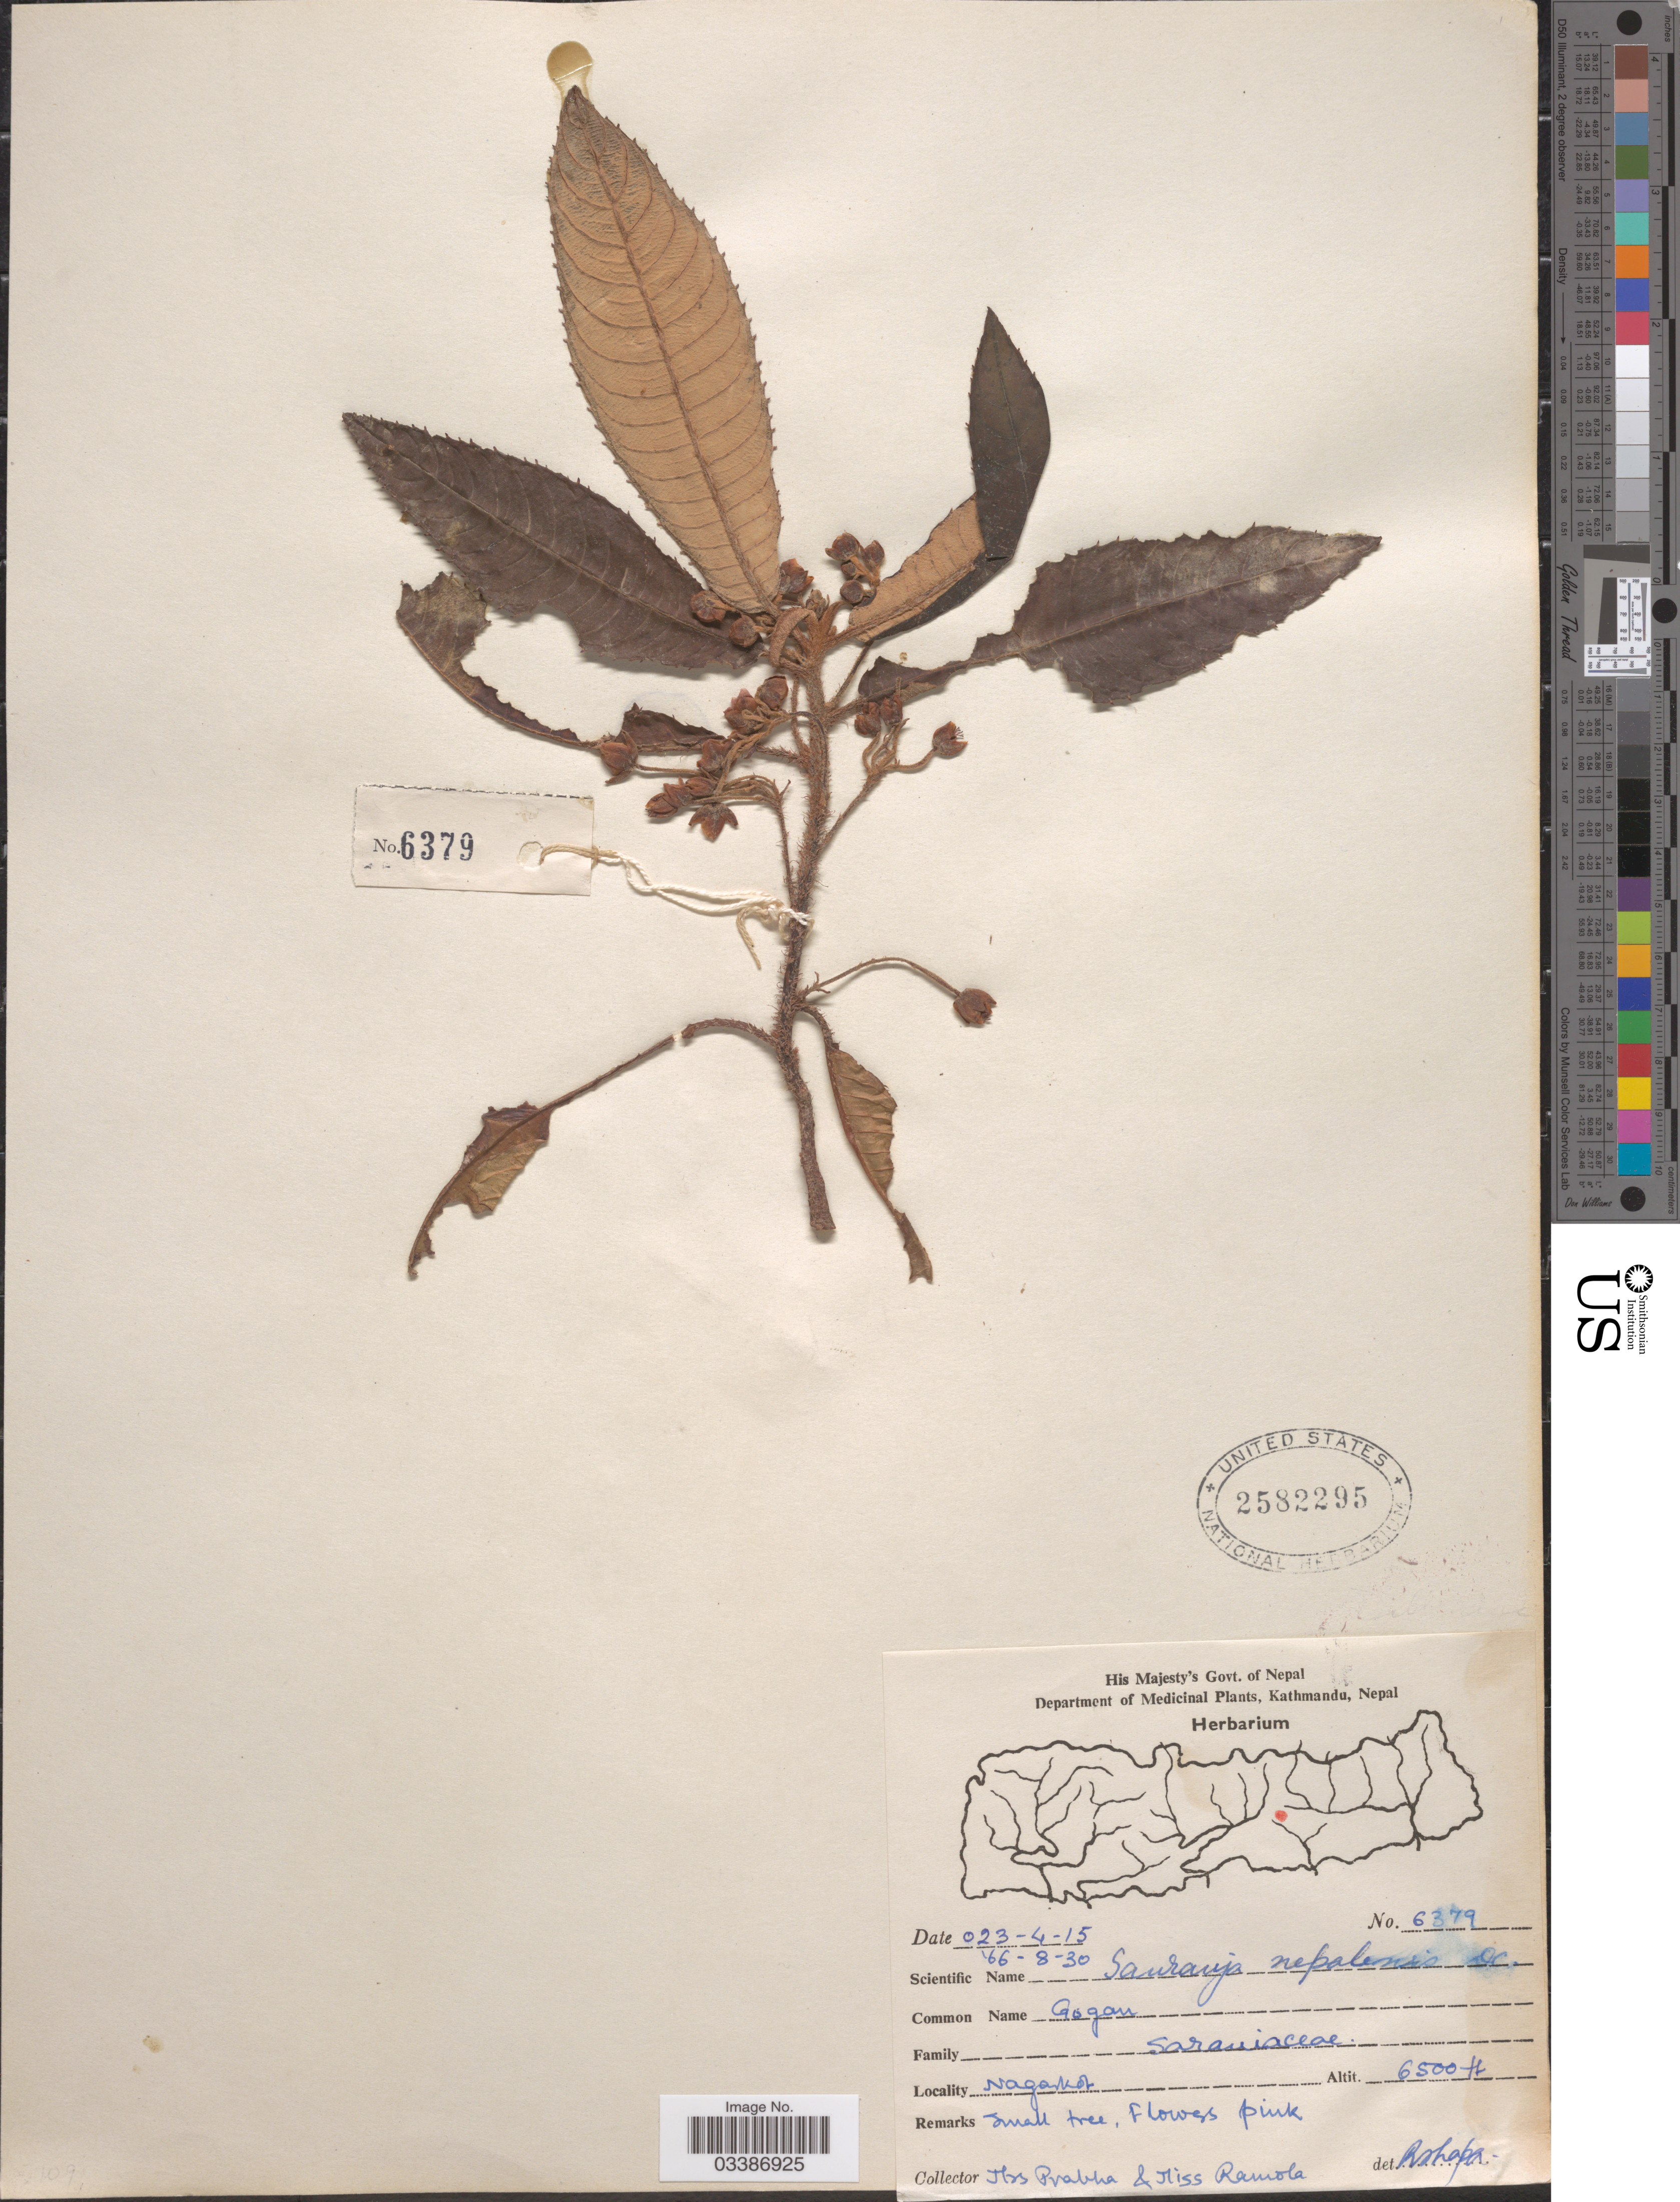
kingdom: Plantae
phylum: Tracheophyta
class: Magnoliopsida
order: Ericales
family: Actinidiaceae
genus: Saurauia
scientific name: Saurauia napaulensis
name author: DC.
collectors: P. Pradhan & R. Thapa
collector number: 6379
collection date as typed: Transcribed d/m/y: 30/8/66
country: Nepal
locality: Nagarkot.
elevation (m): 1981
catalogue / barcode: US 2582295